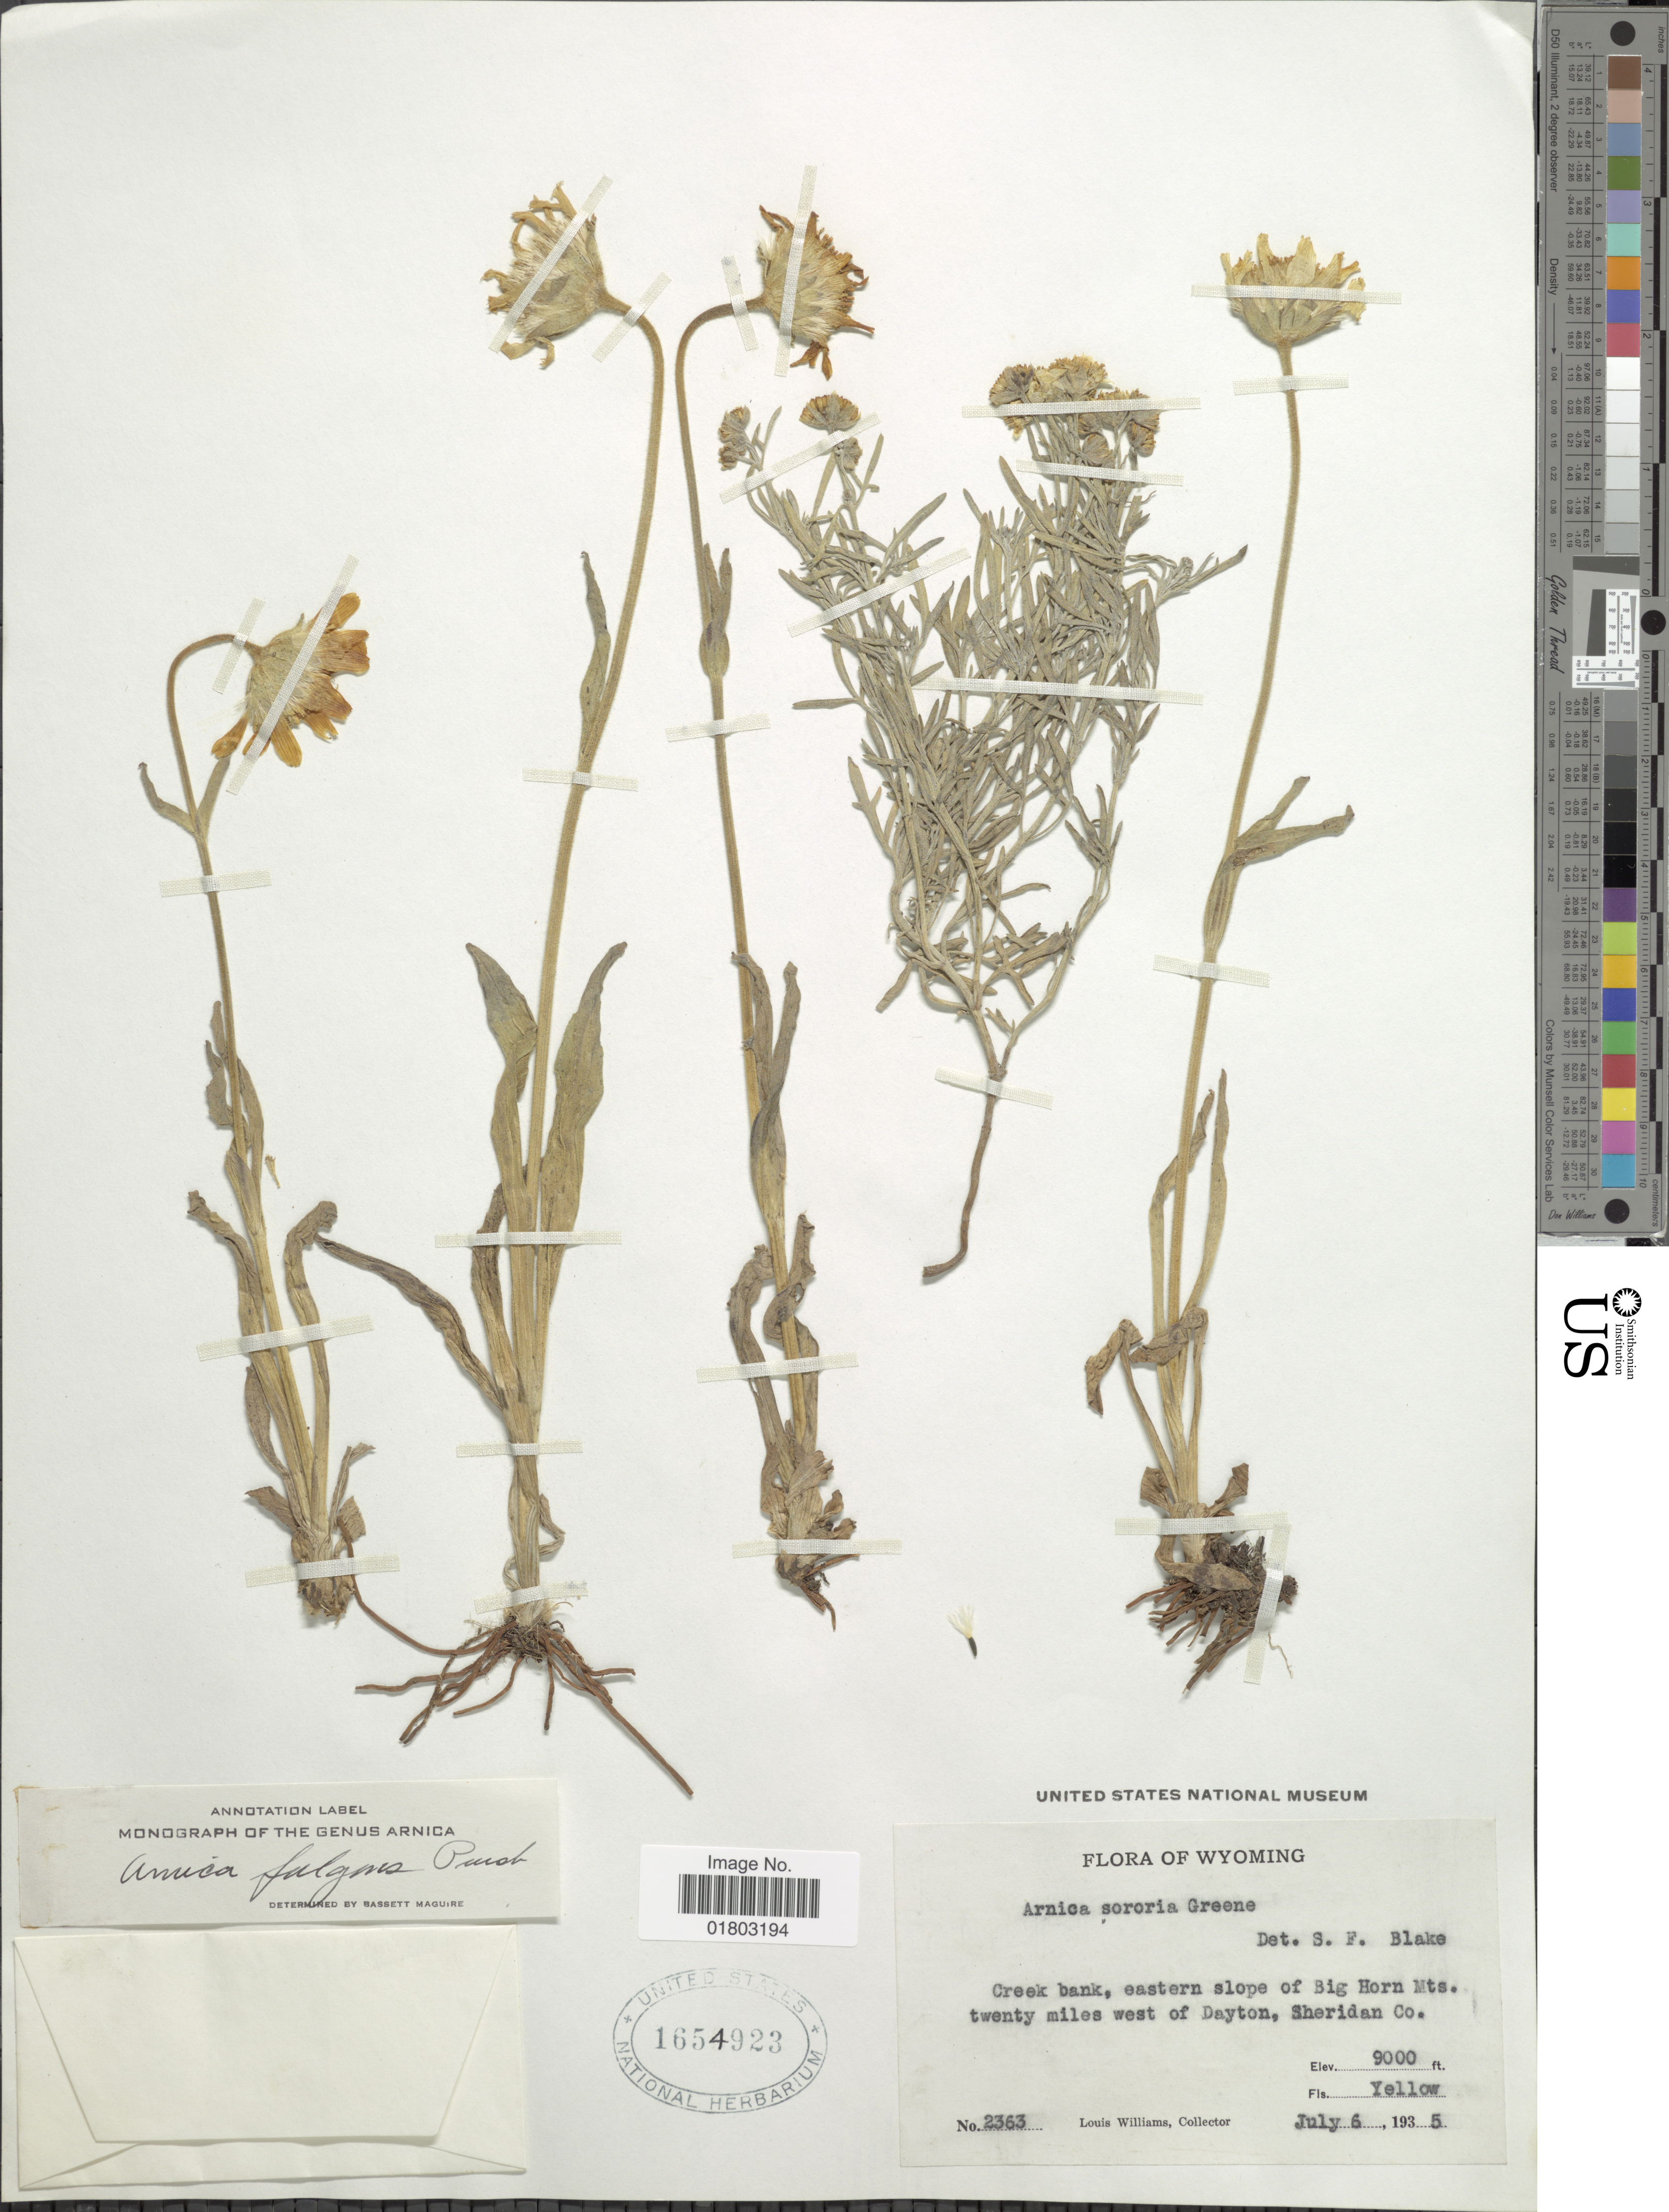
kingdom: Plantae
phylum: Tracheophyta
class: Magnoliopsida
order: Asterales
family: Asteraceae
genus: Arnica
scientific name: Arnica fulgens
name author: Pursh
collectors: L. G. Williams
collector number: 2363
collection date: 1935-07-06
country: United States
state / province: Wyoming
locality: Creek bank, eastern slope of Big Horn Mts. twenty miles west of Dayton, Sheridan Co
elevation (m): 2743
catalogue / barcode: US 1654923